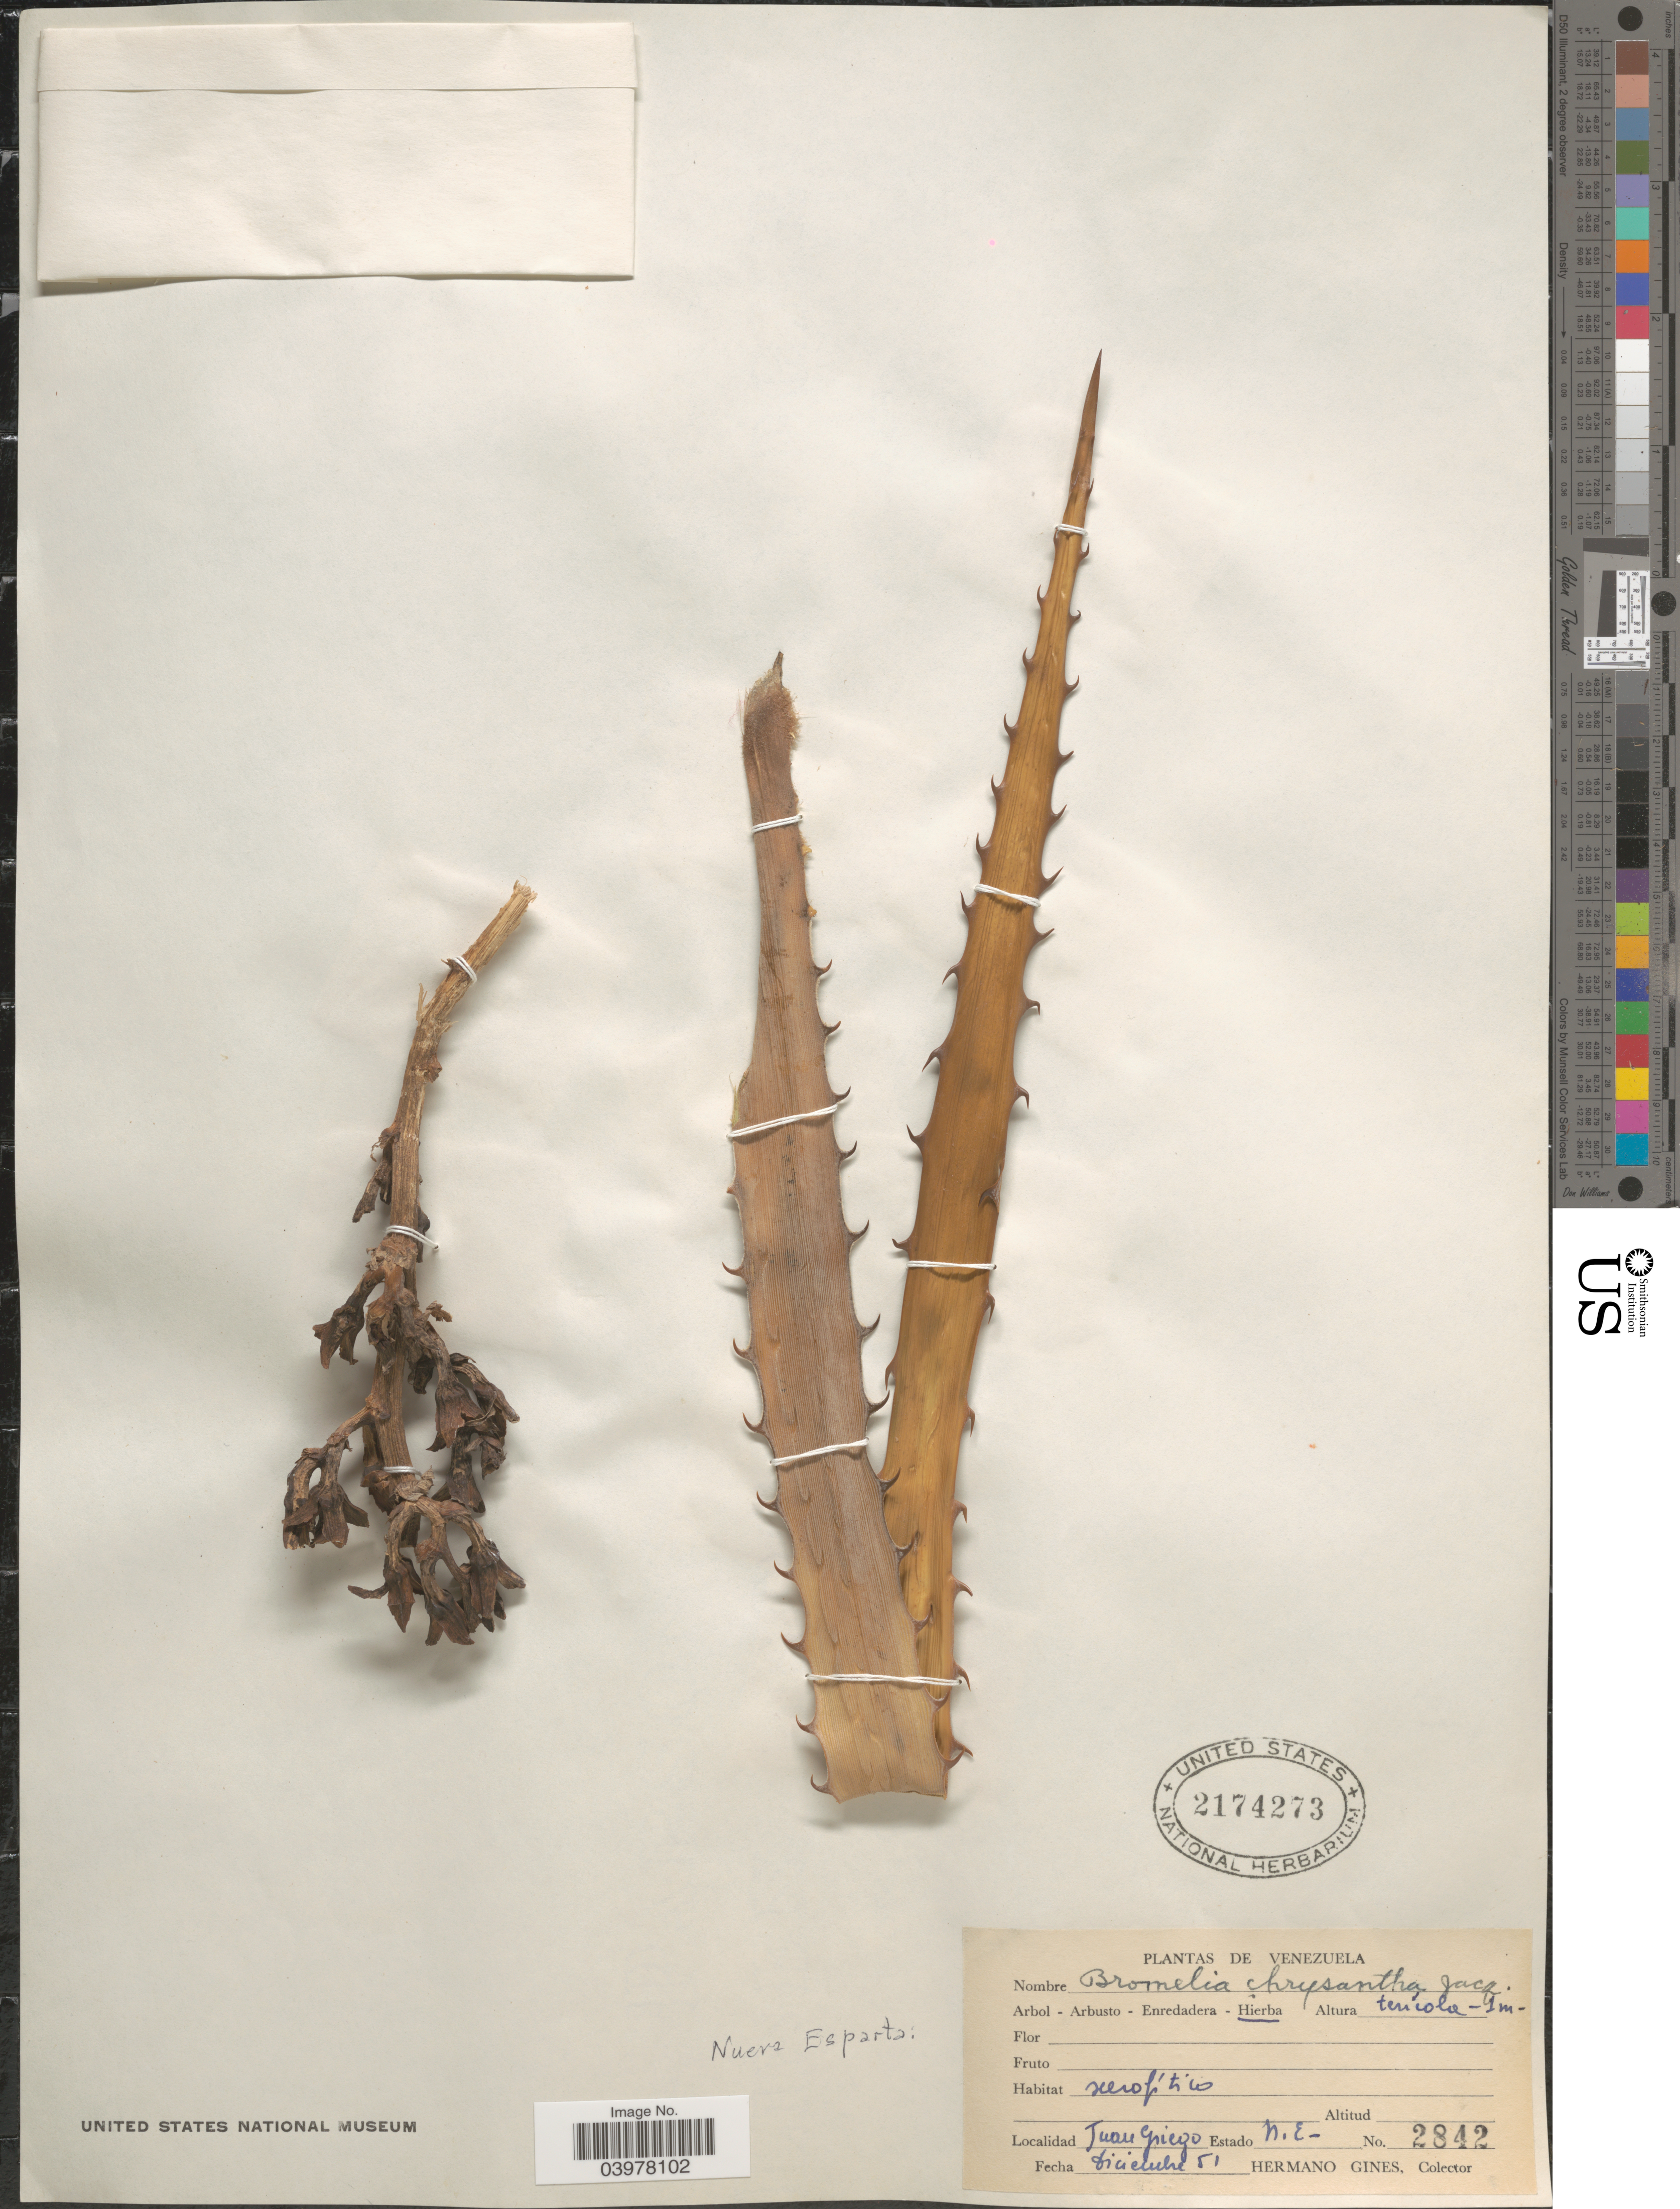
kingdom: Plantae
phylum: Tracheophyta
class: Liliopsida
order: Poales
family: Bromeliaceae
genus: Bromelia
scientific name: Bromelia chrysantha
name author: Jacq.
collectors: Bro. Gines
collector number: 2842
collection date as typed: Transcribed d/m/y: /12/51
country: Venezuela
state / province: Nueva Esparta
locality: Juan Griego.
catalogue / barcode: US 2174273